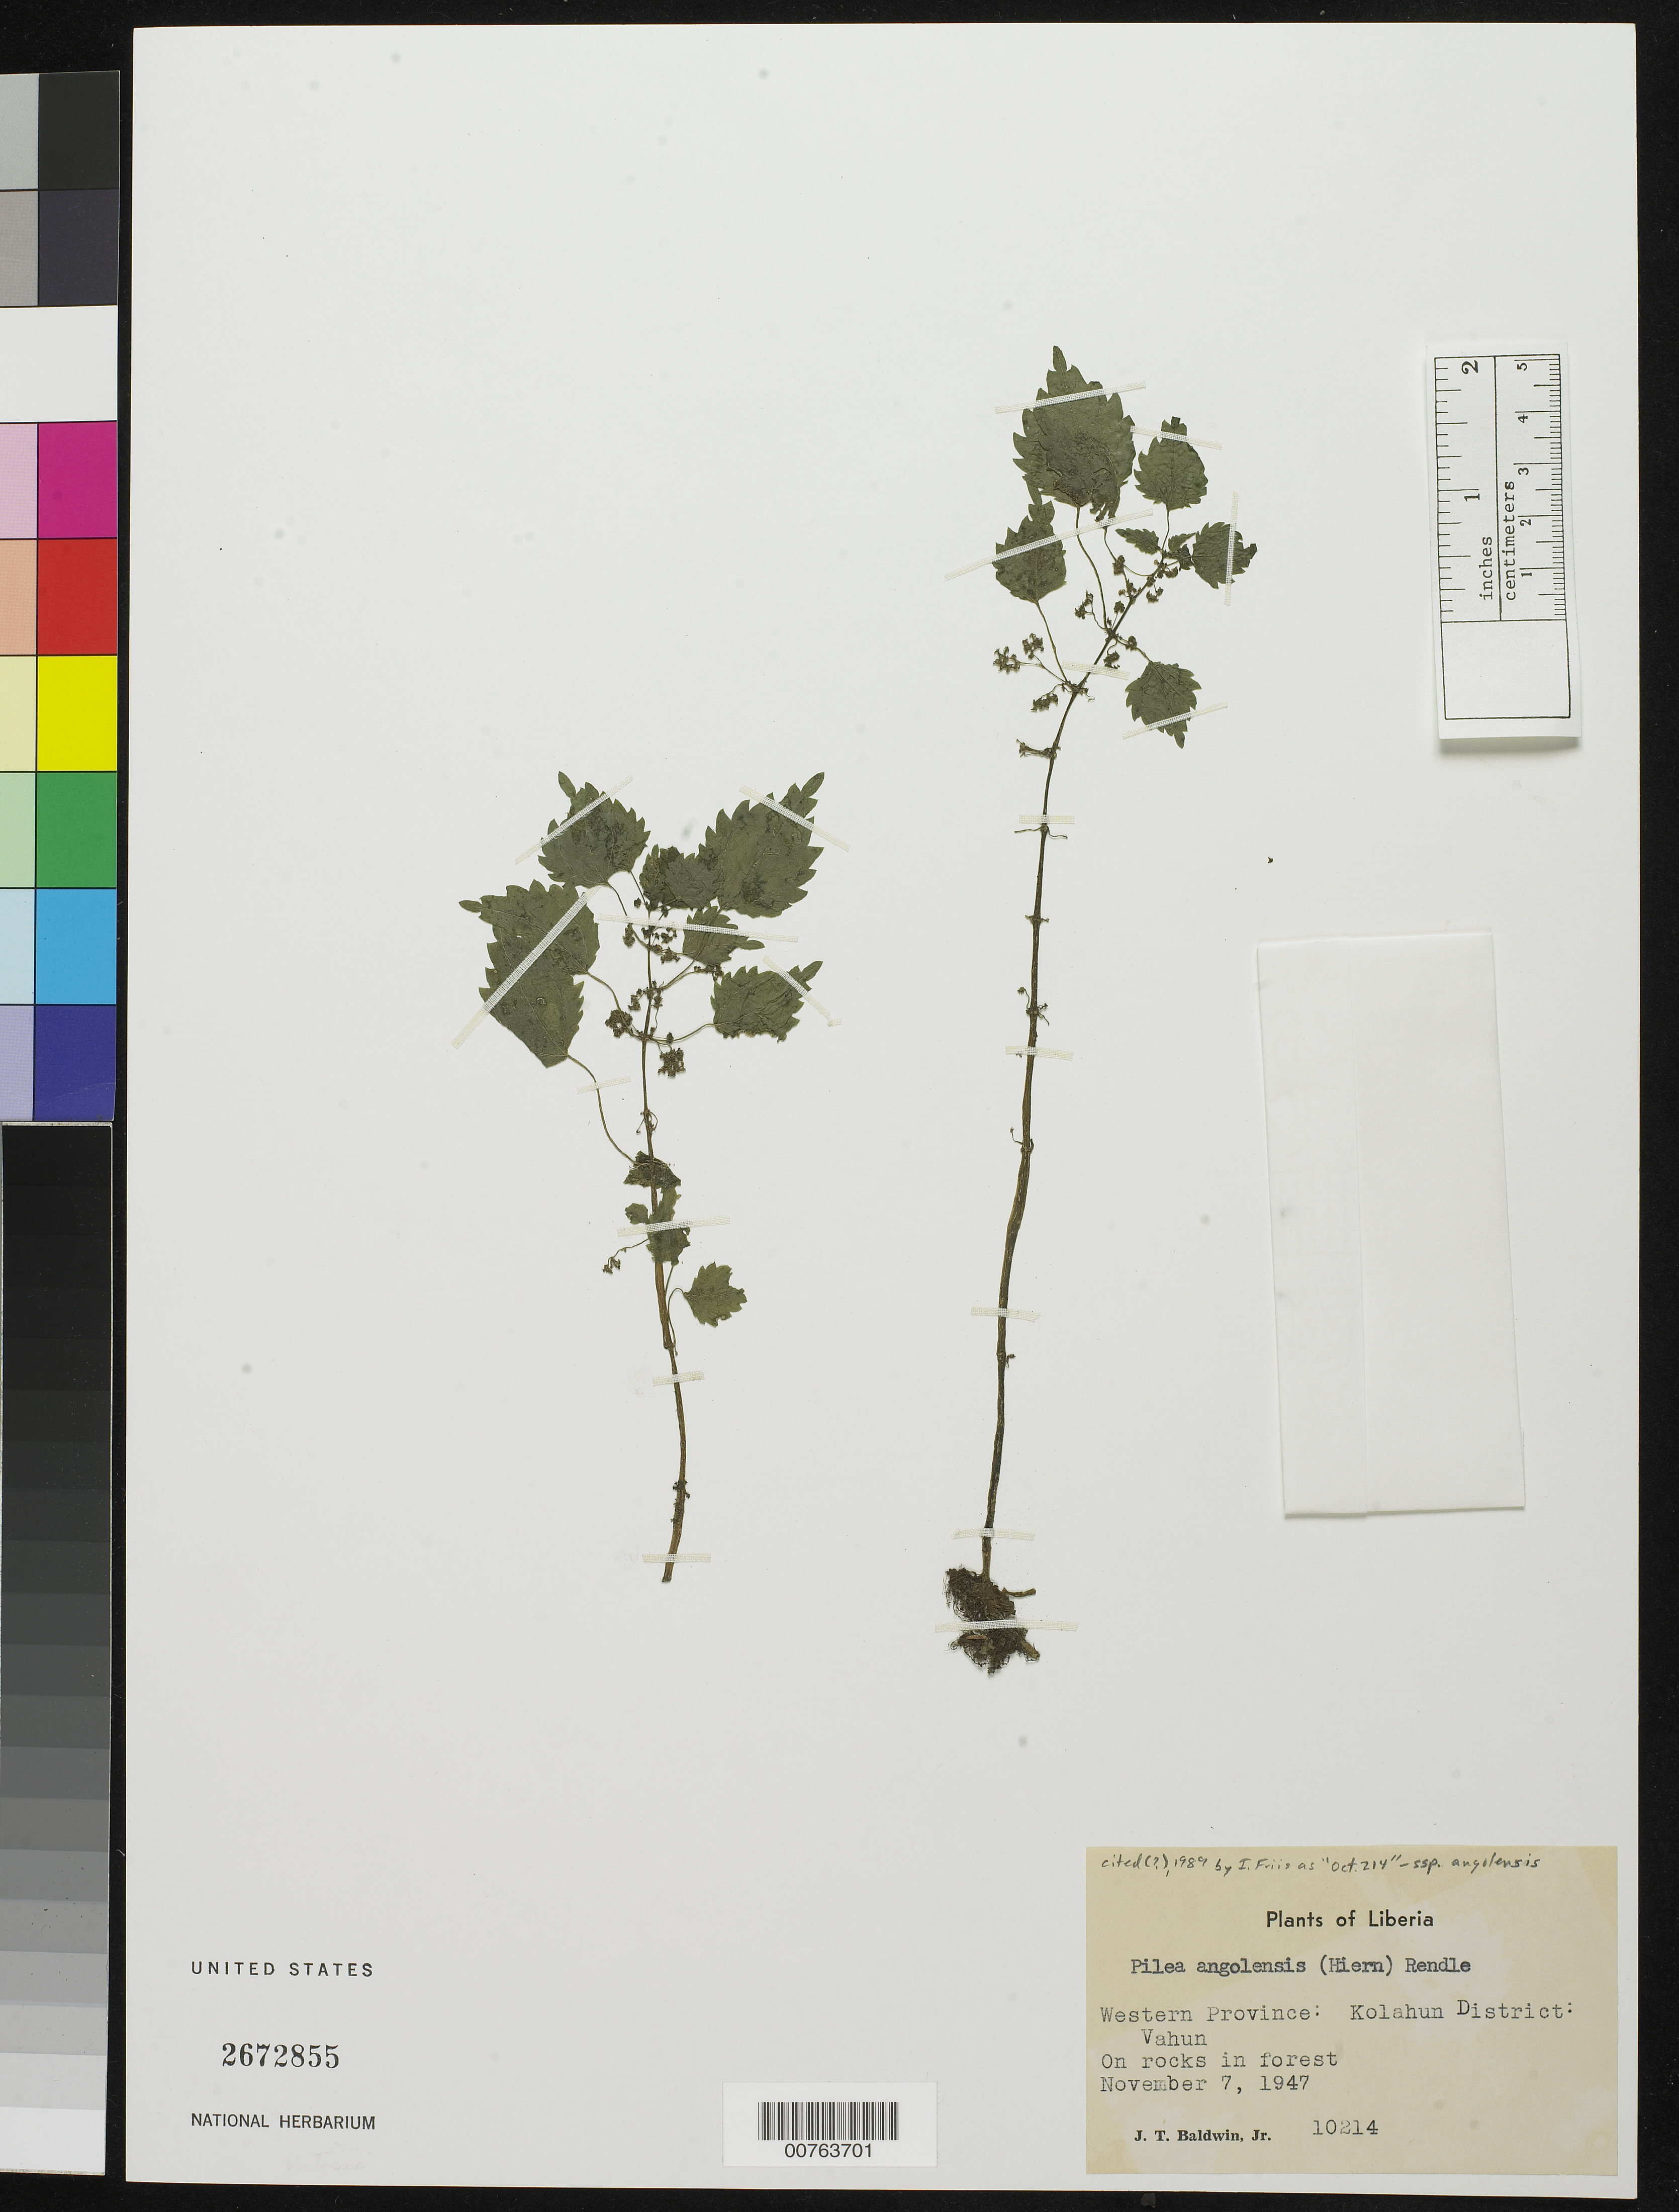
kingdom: Plantae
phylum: Tracheophyta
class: Magnoliopsida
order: Rosales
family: Urticaceae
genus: Pilea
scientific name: Pilea angolensis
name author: (Hiern) Rendle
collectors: J. T. Baldwin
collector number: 10214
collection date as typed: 07 Nov 1947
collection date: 1947-11-07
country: Liberia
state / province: Lofa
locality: Western Province: Kolahun District, Vahun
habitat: Forest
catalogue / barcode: US 2672855